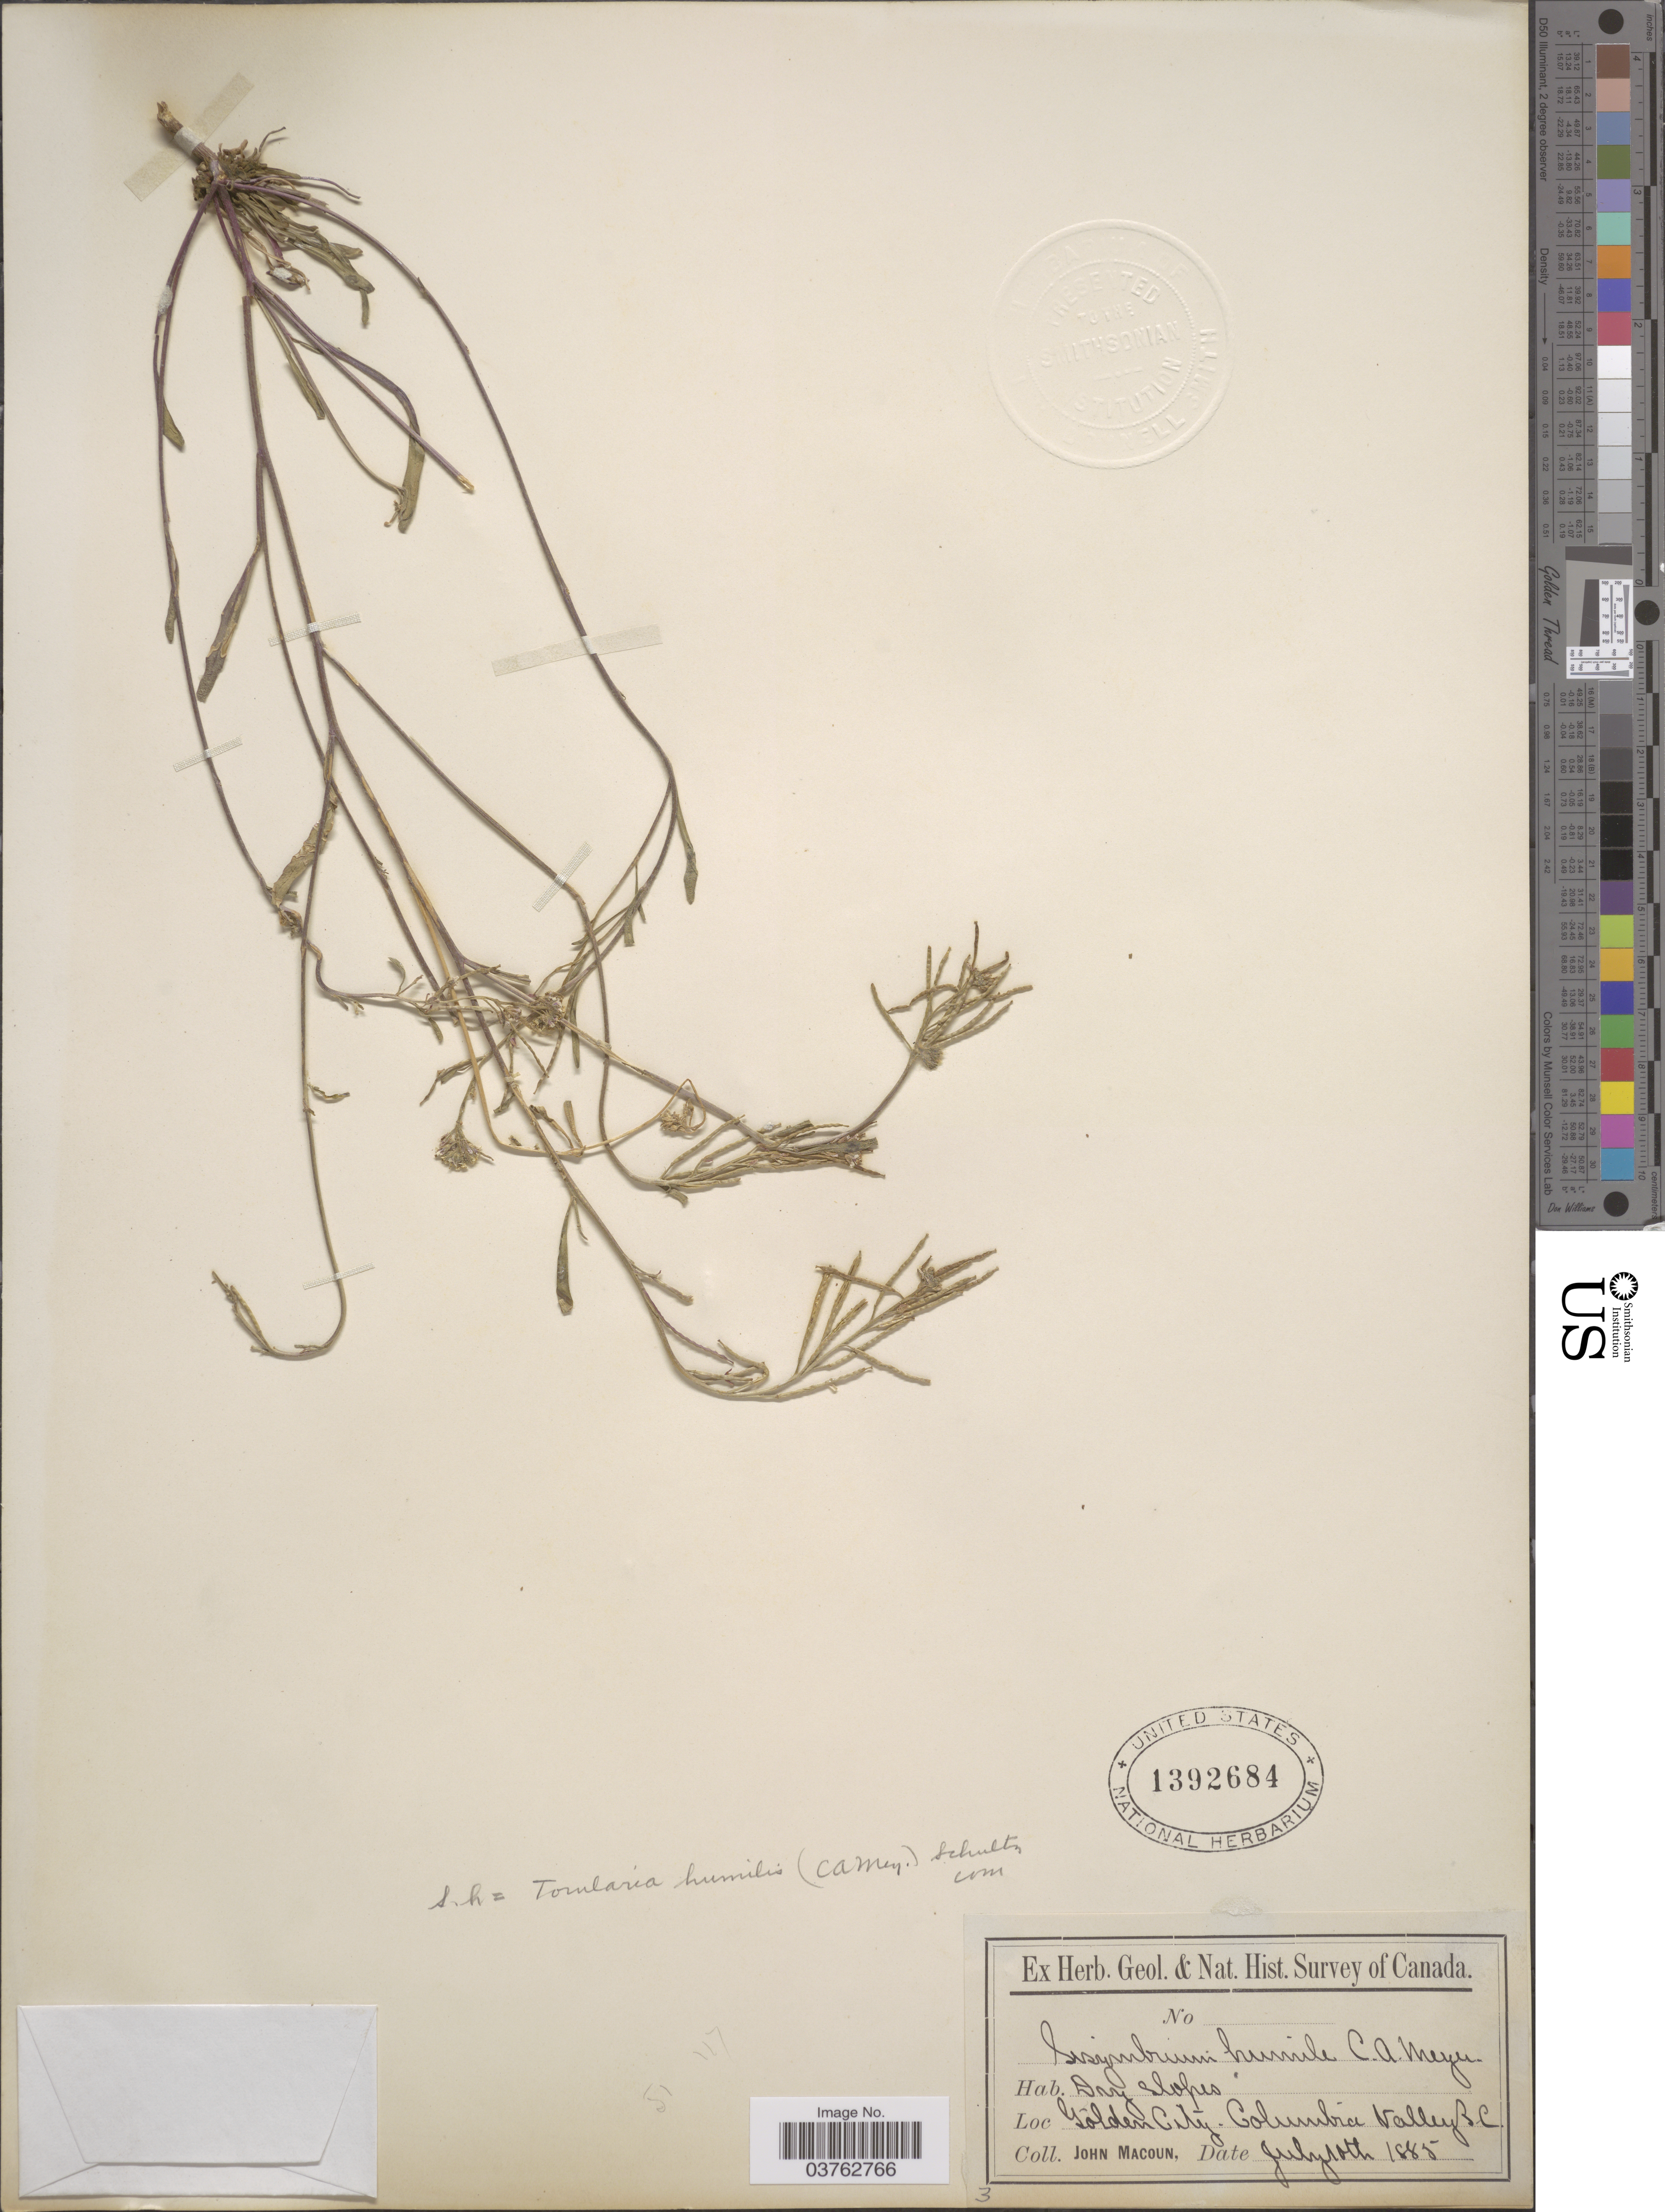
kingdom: Plantae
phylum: Tracheophyta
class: Magnoliopsida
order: Brassicales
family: Brassicaceae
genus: Braya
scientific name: Braya humilis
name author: (C.A. Mey.) B.L. Rob.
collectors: J. Macoun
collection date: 1885-07-10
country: Canada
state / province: British Columbia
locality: Golden City. Columbia Valley.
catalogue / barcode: US 1392684